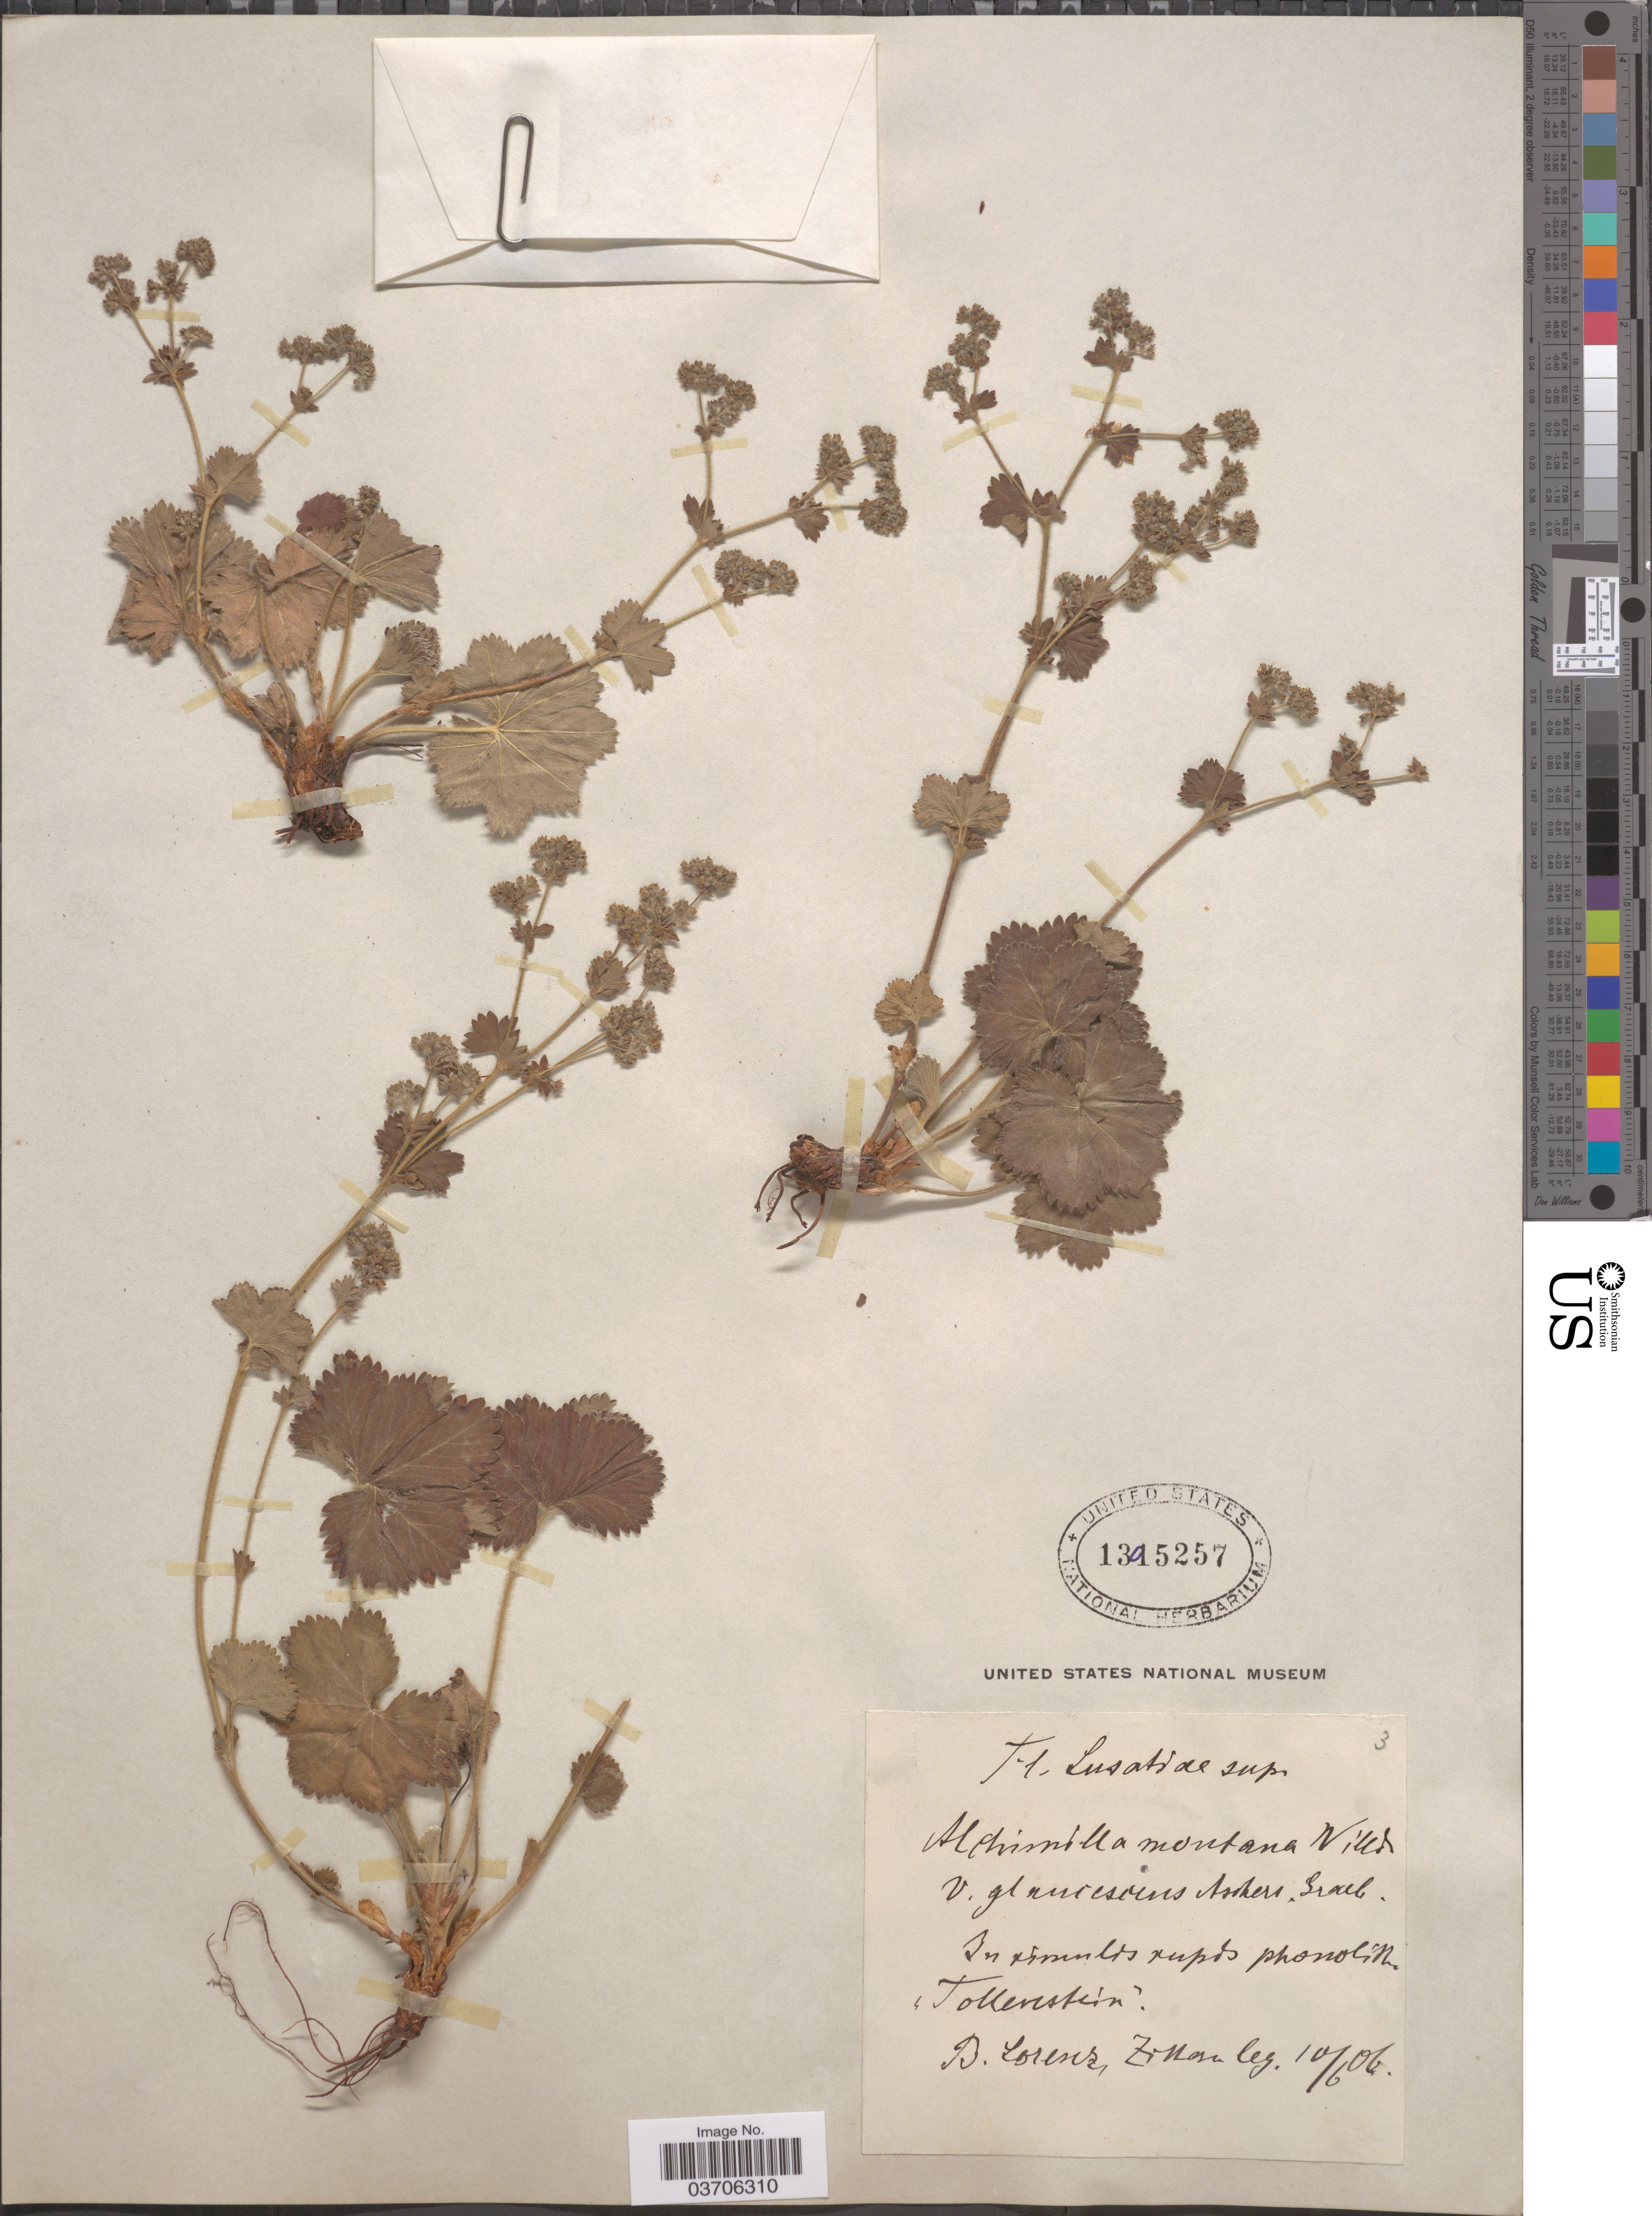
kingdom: Plantae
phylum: Tracheophyta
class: Magnoliopsida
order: Rosales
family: Rosaceae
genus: Alchemilla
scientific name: Alchemilla montana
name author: Hegetschw.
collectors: B. Lorenz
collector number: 3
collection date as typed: Transcribed d/m/y: 10/6/6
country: Czechia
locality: Lusatiae sup. In simuts rupds phonolill, "Tollenstein". [interpreted]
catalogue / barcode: US 1395257